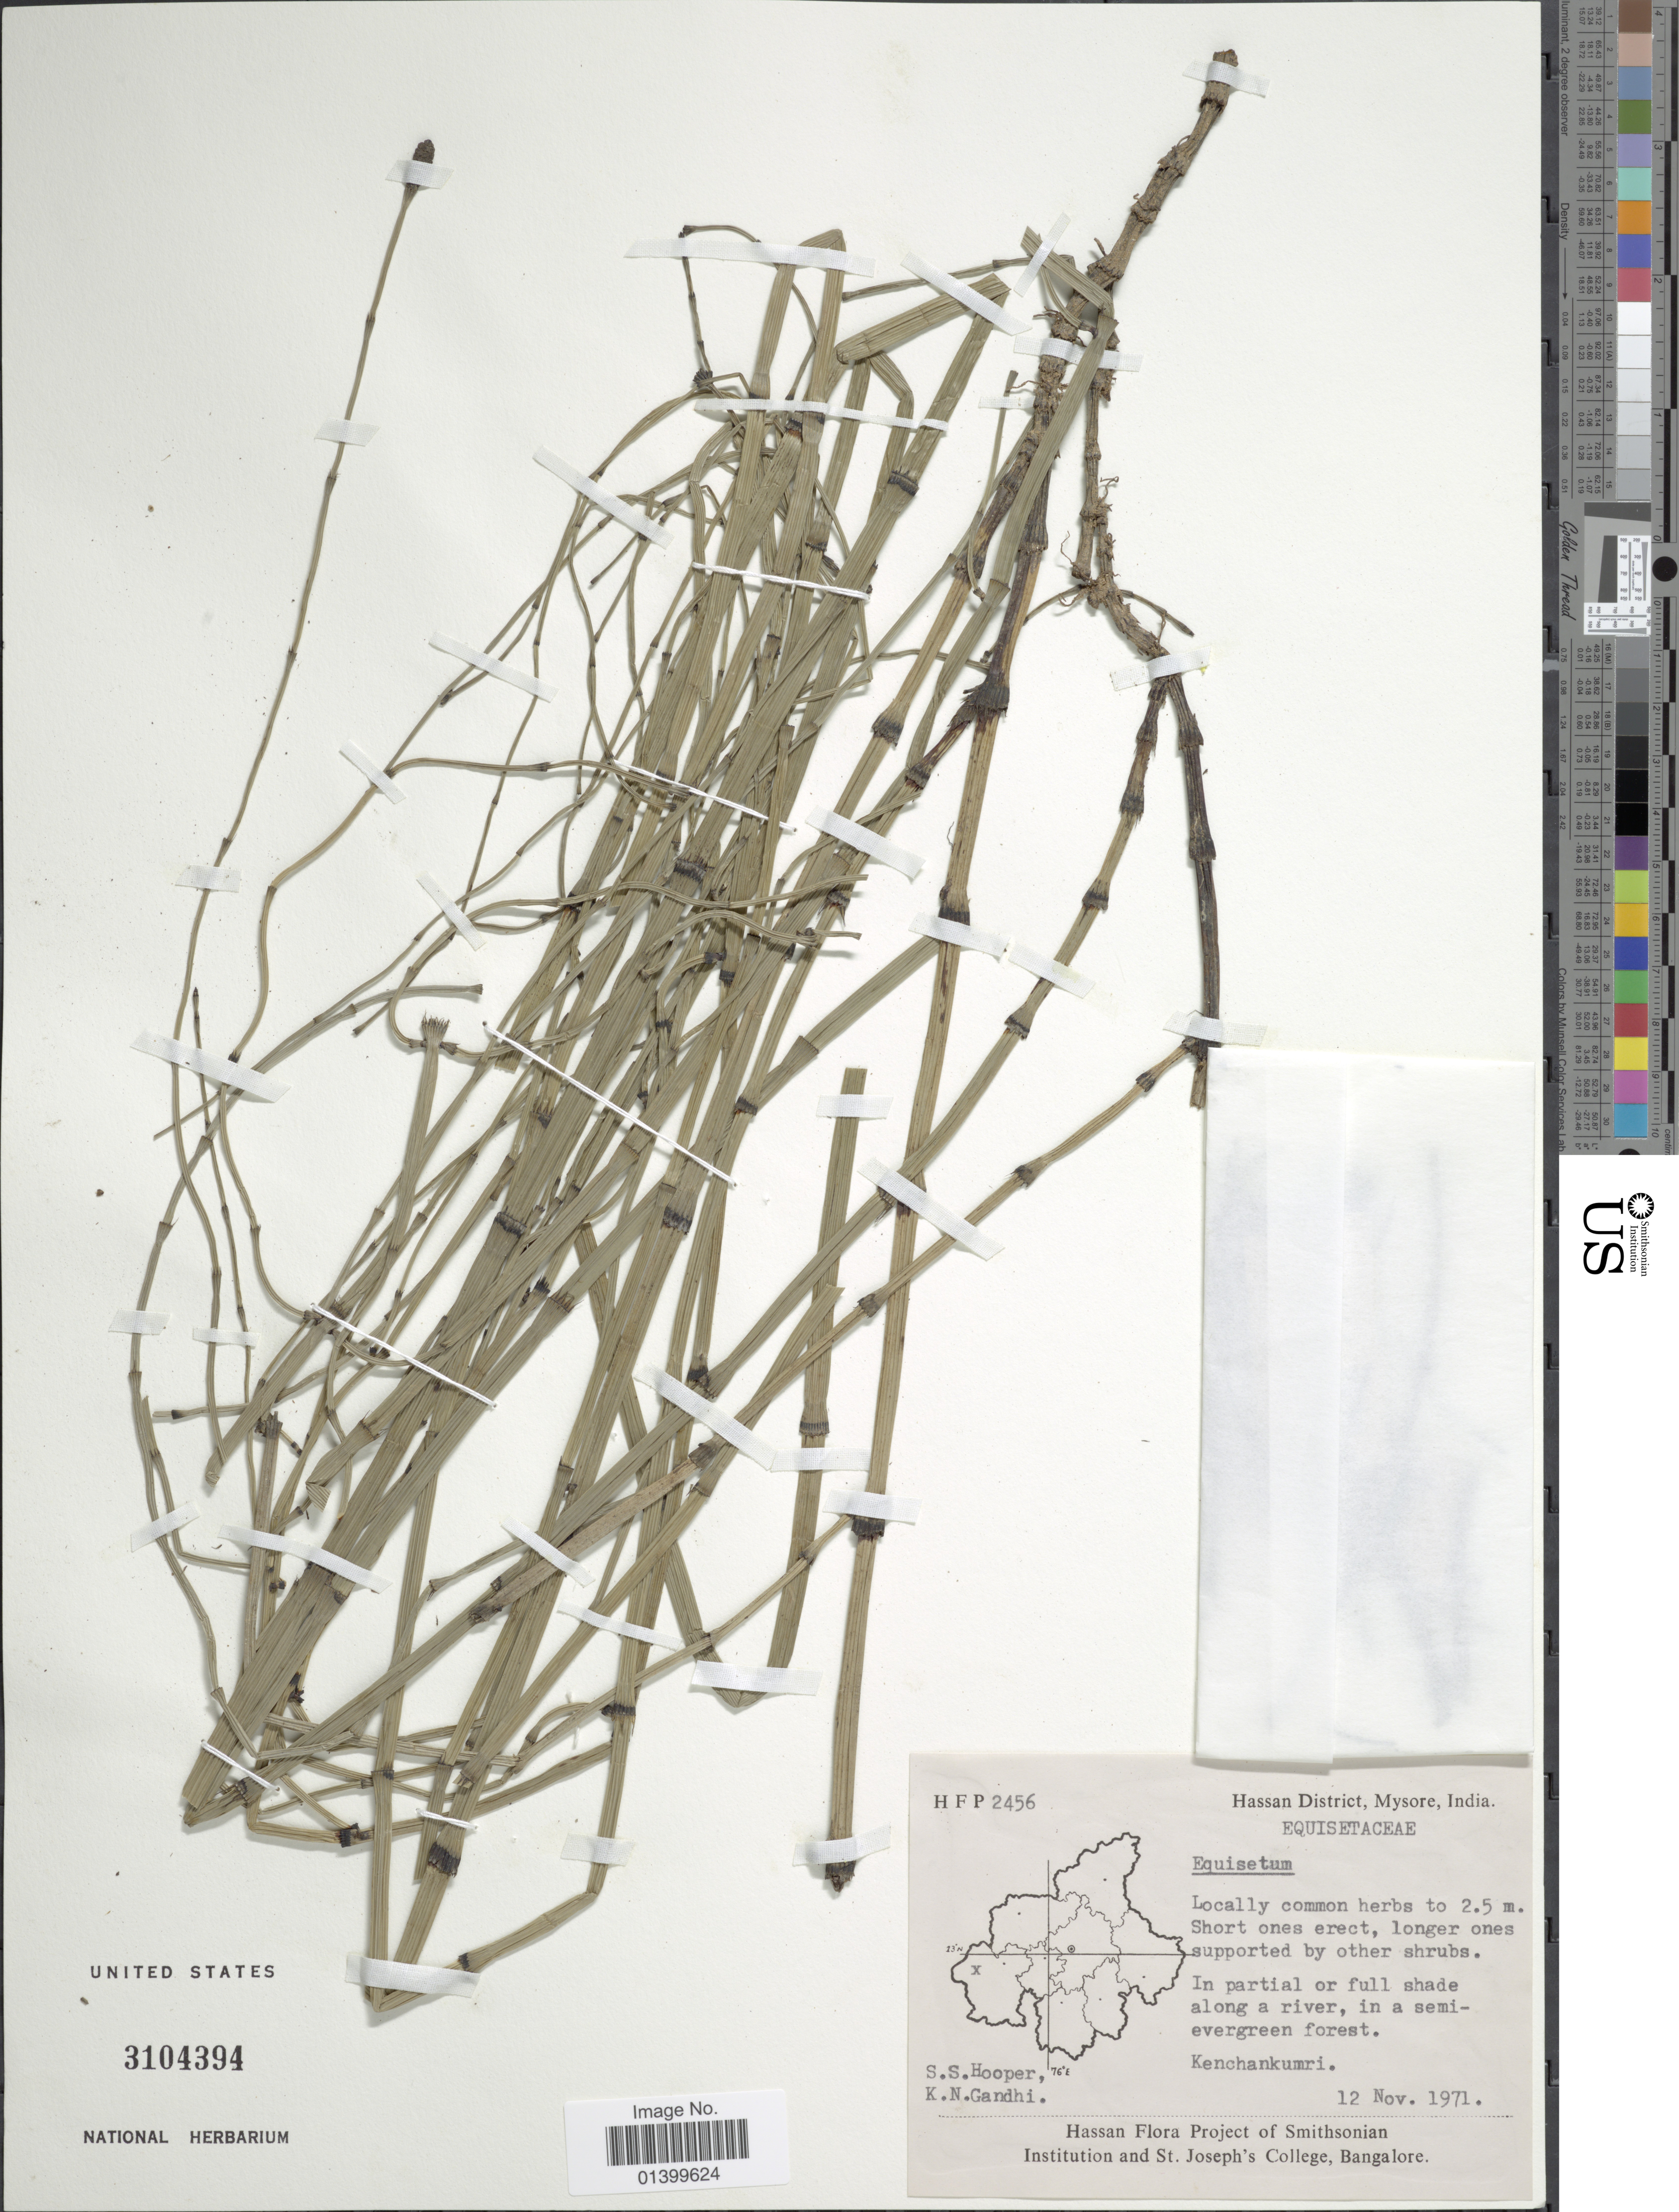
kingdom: Plantae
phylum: Tracheophyta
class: Polypodiopsida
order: Equisetales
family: Equisetaceae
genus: Equisetum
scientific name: Equisetum sp.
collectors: S. S. Hooper & K. N. Gandhi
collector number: HFP 2456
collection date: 1971-11-12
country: India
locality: Hassan District, Mysore. Kenchankumri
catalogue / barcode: US 3104394